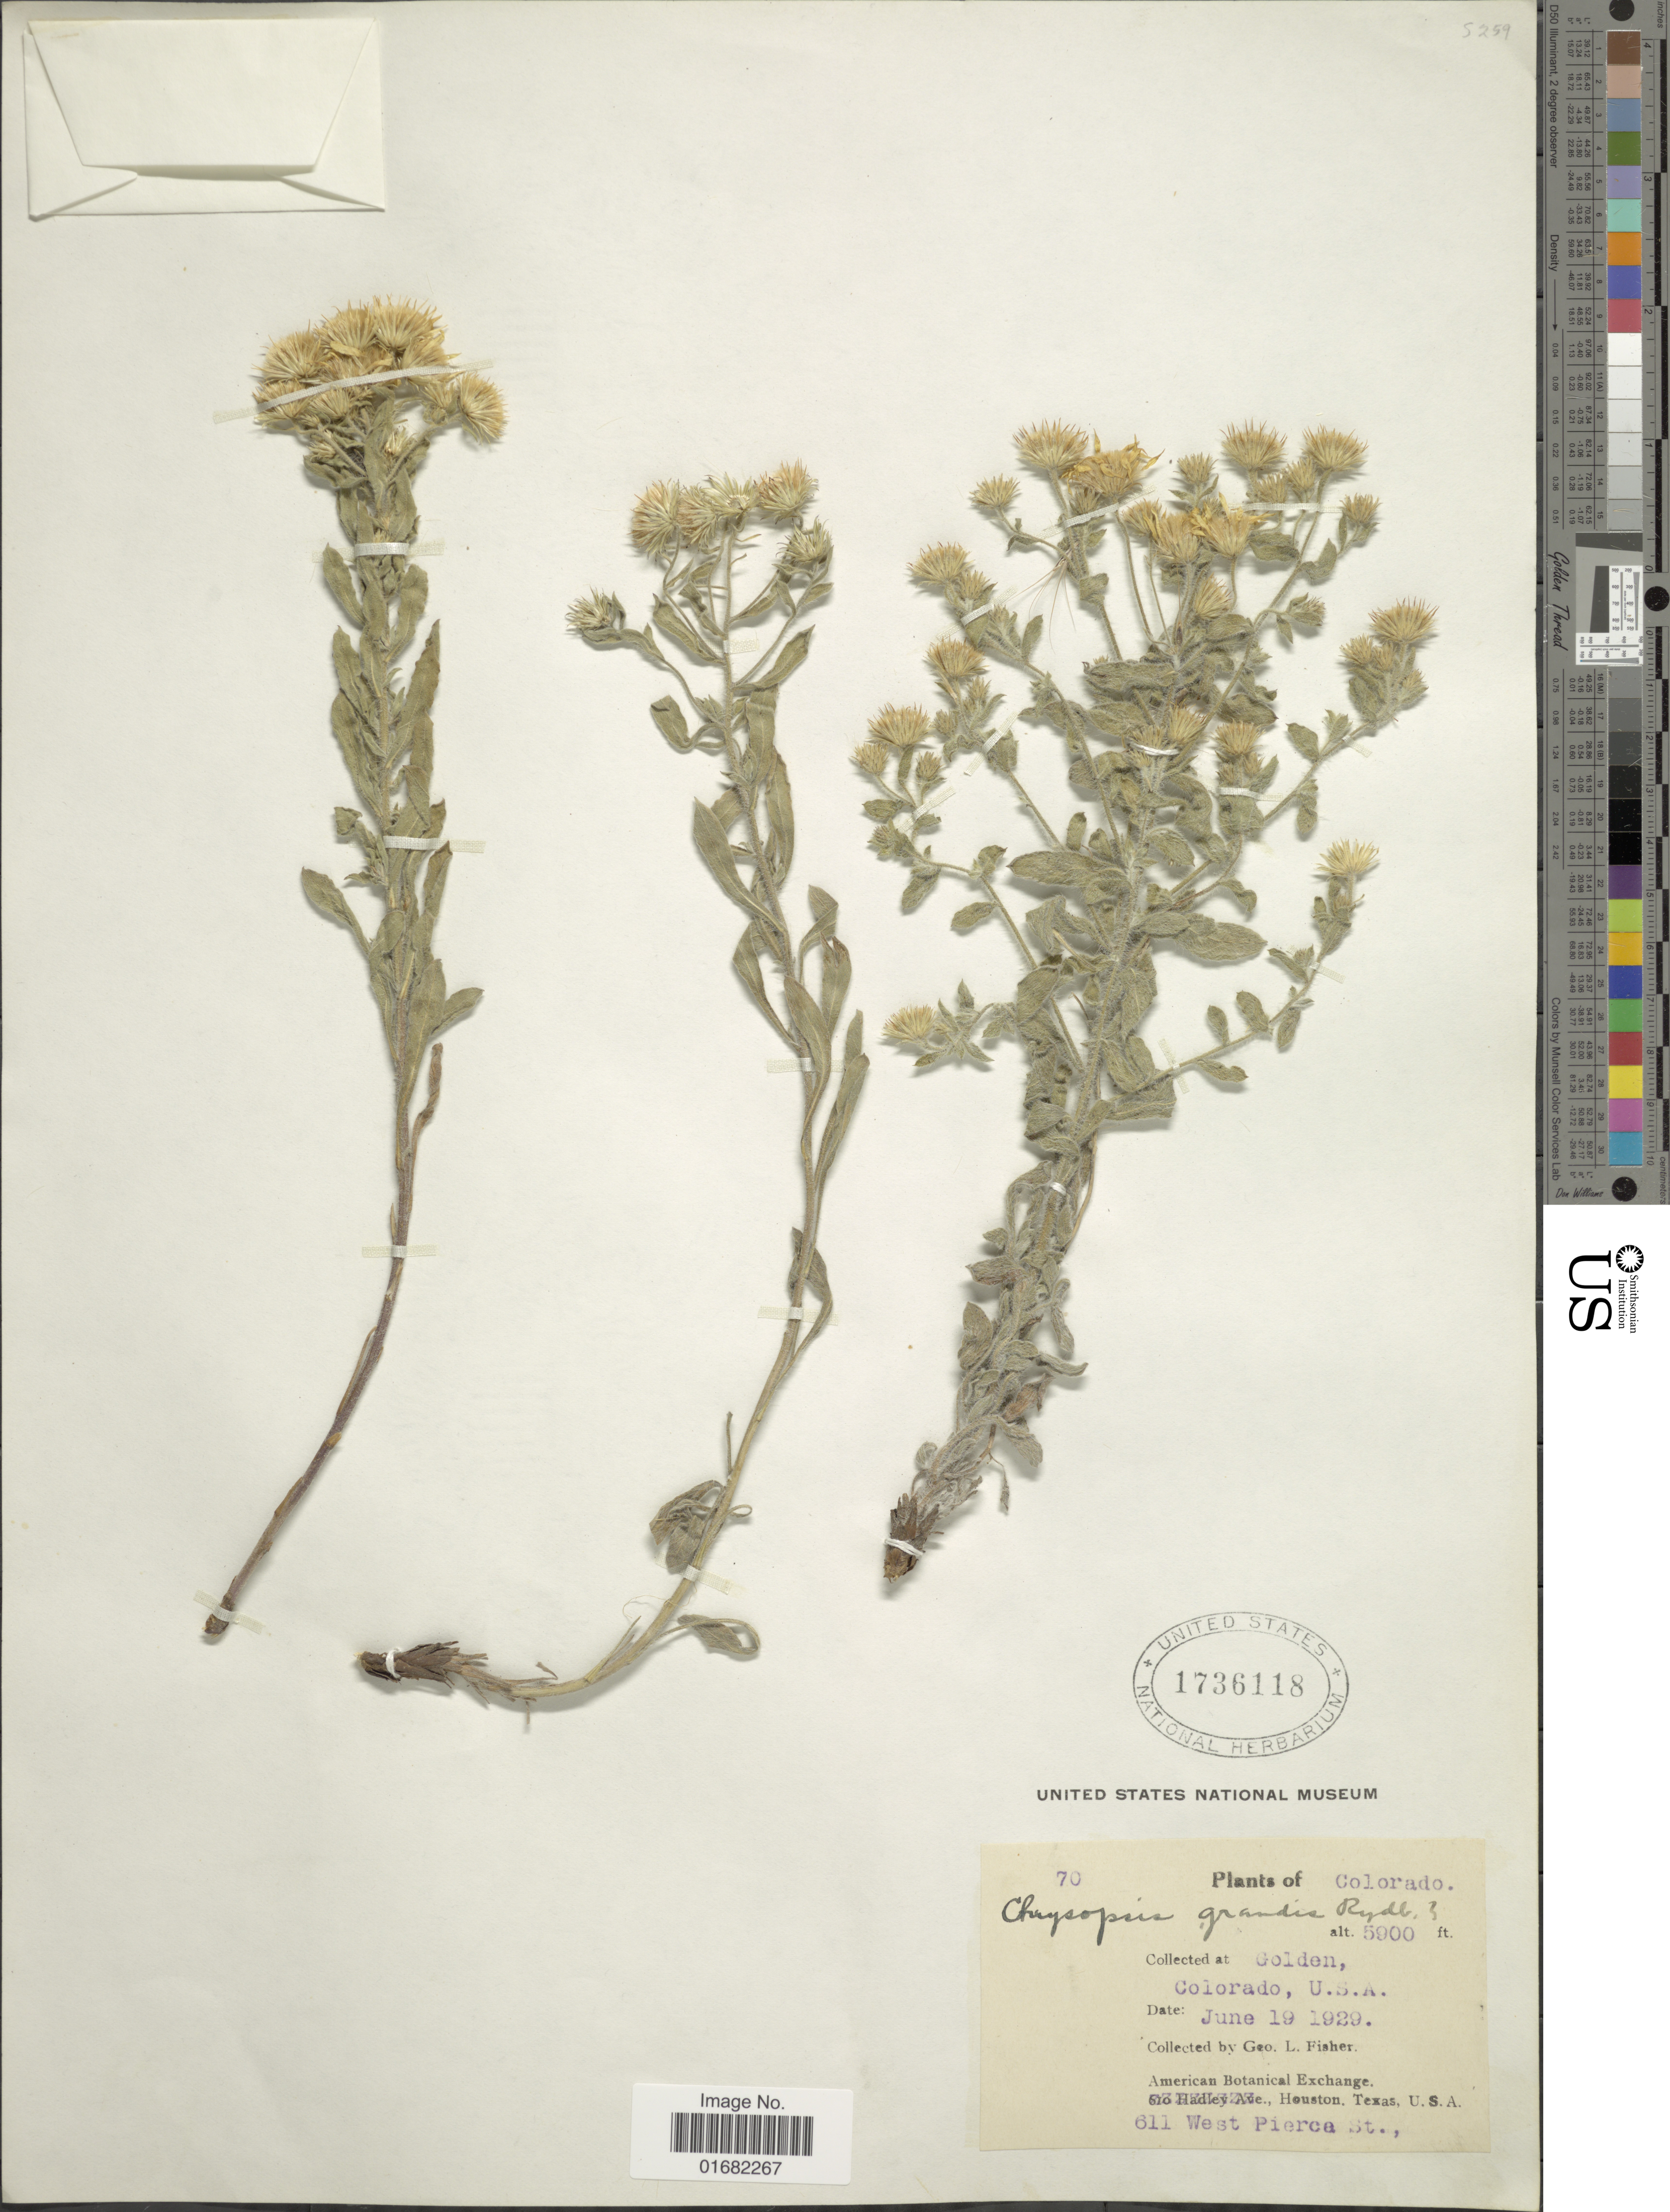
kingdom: Plantae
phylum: Tracheophyta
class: Magnoliopsida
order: Asterales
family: Asteraceae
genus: Heterotheca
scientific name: Heterotheca echioides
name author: (Benth.) Shinners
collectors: G. L. Fisher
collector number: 70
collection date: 1929-06-19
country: United States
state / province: Colorado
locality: Golden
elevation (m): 1798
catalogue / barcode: US 1736118